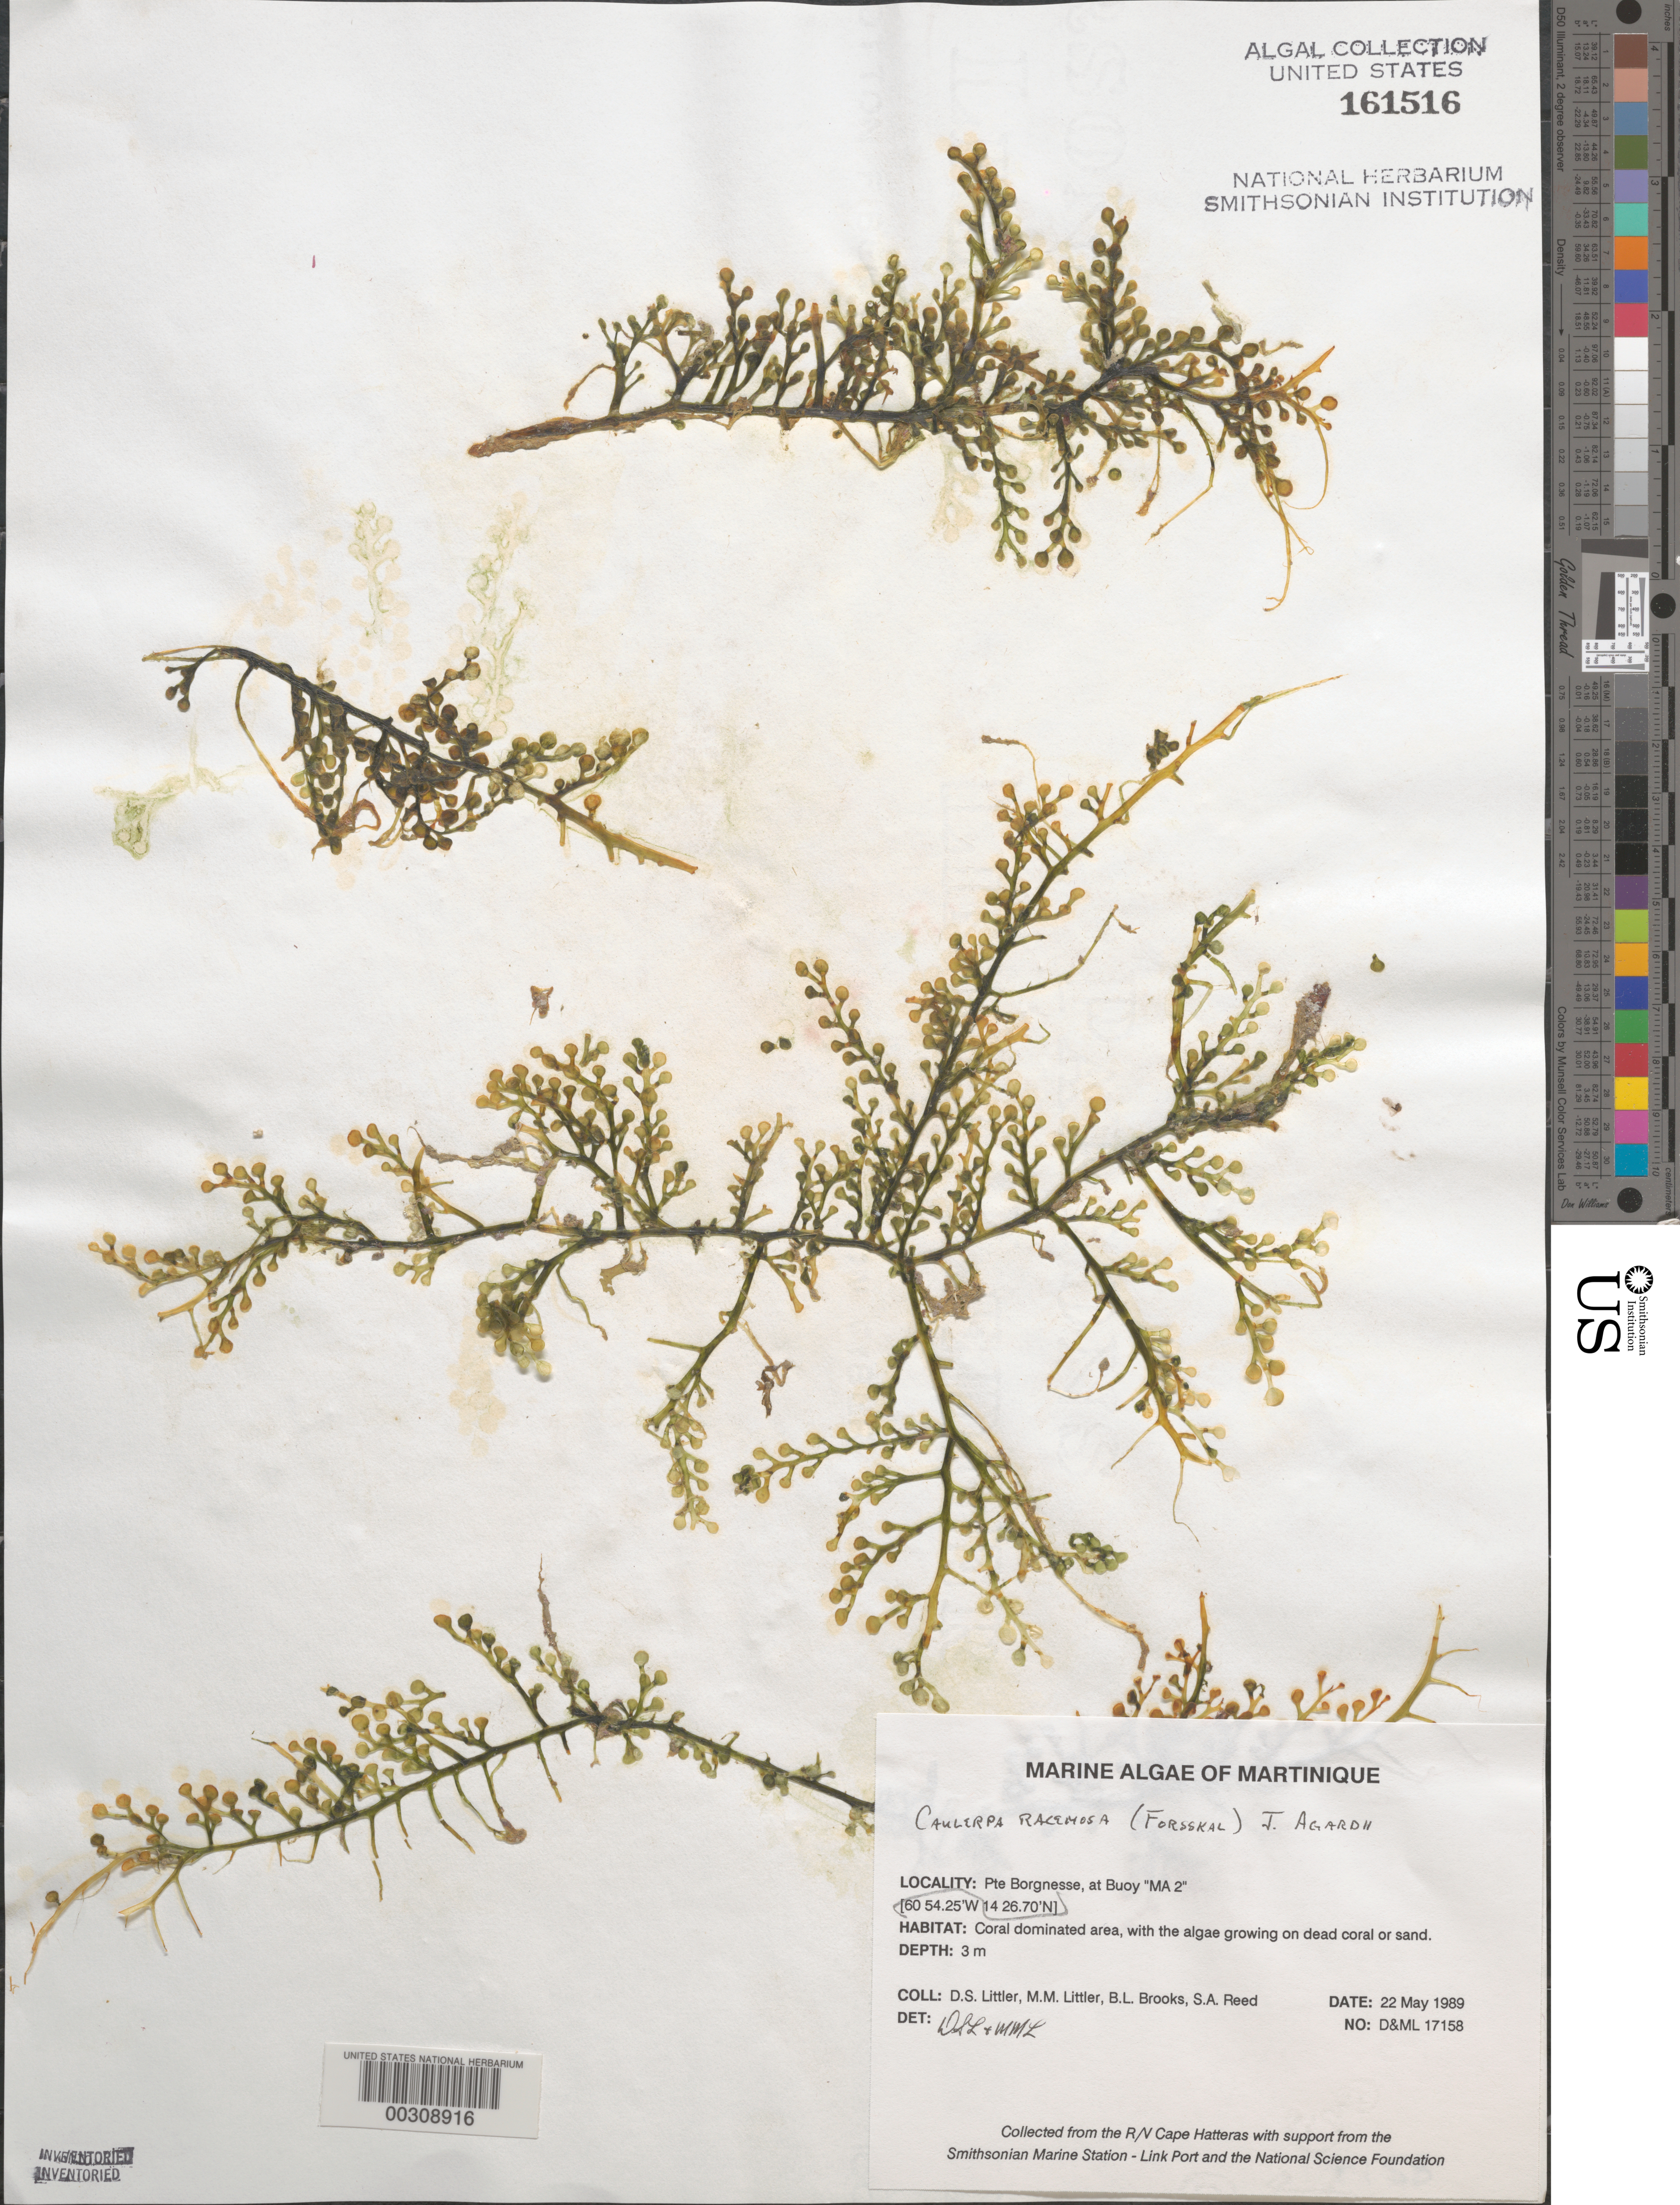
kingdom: Plantae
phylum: Chlorophyta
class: Ulvophyceae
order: Bryopsidales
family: Caulerpaceae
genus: Caulerpa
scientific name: Caulerpa racemosa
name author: (Forssk.) J. Agardh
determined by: Littler, D. S.; Littler, M. M.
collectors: D. S. Littler, M. M. Littler, B. Brooks & S. Reed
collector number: D&ML 17158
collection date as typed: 22 May 1989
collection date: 1989-05-22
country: Martinique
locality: Pointe Borgnesse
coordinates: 14 26.70 N, 60 54.25' W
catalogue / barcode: US 161516